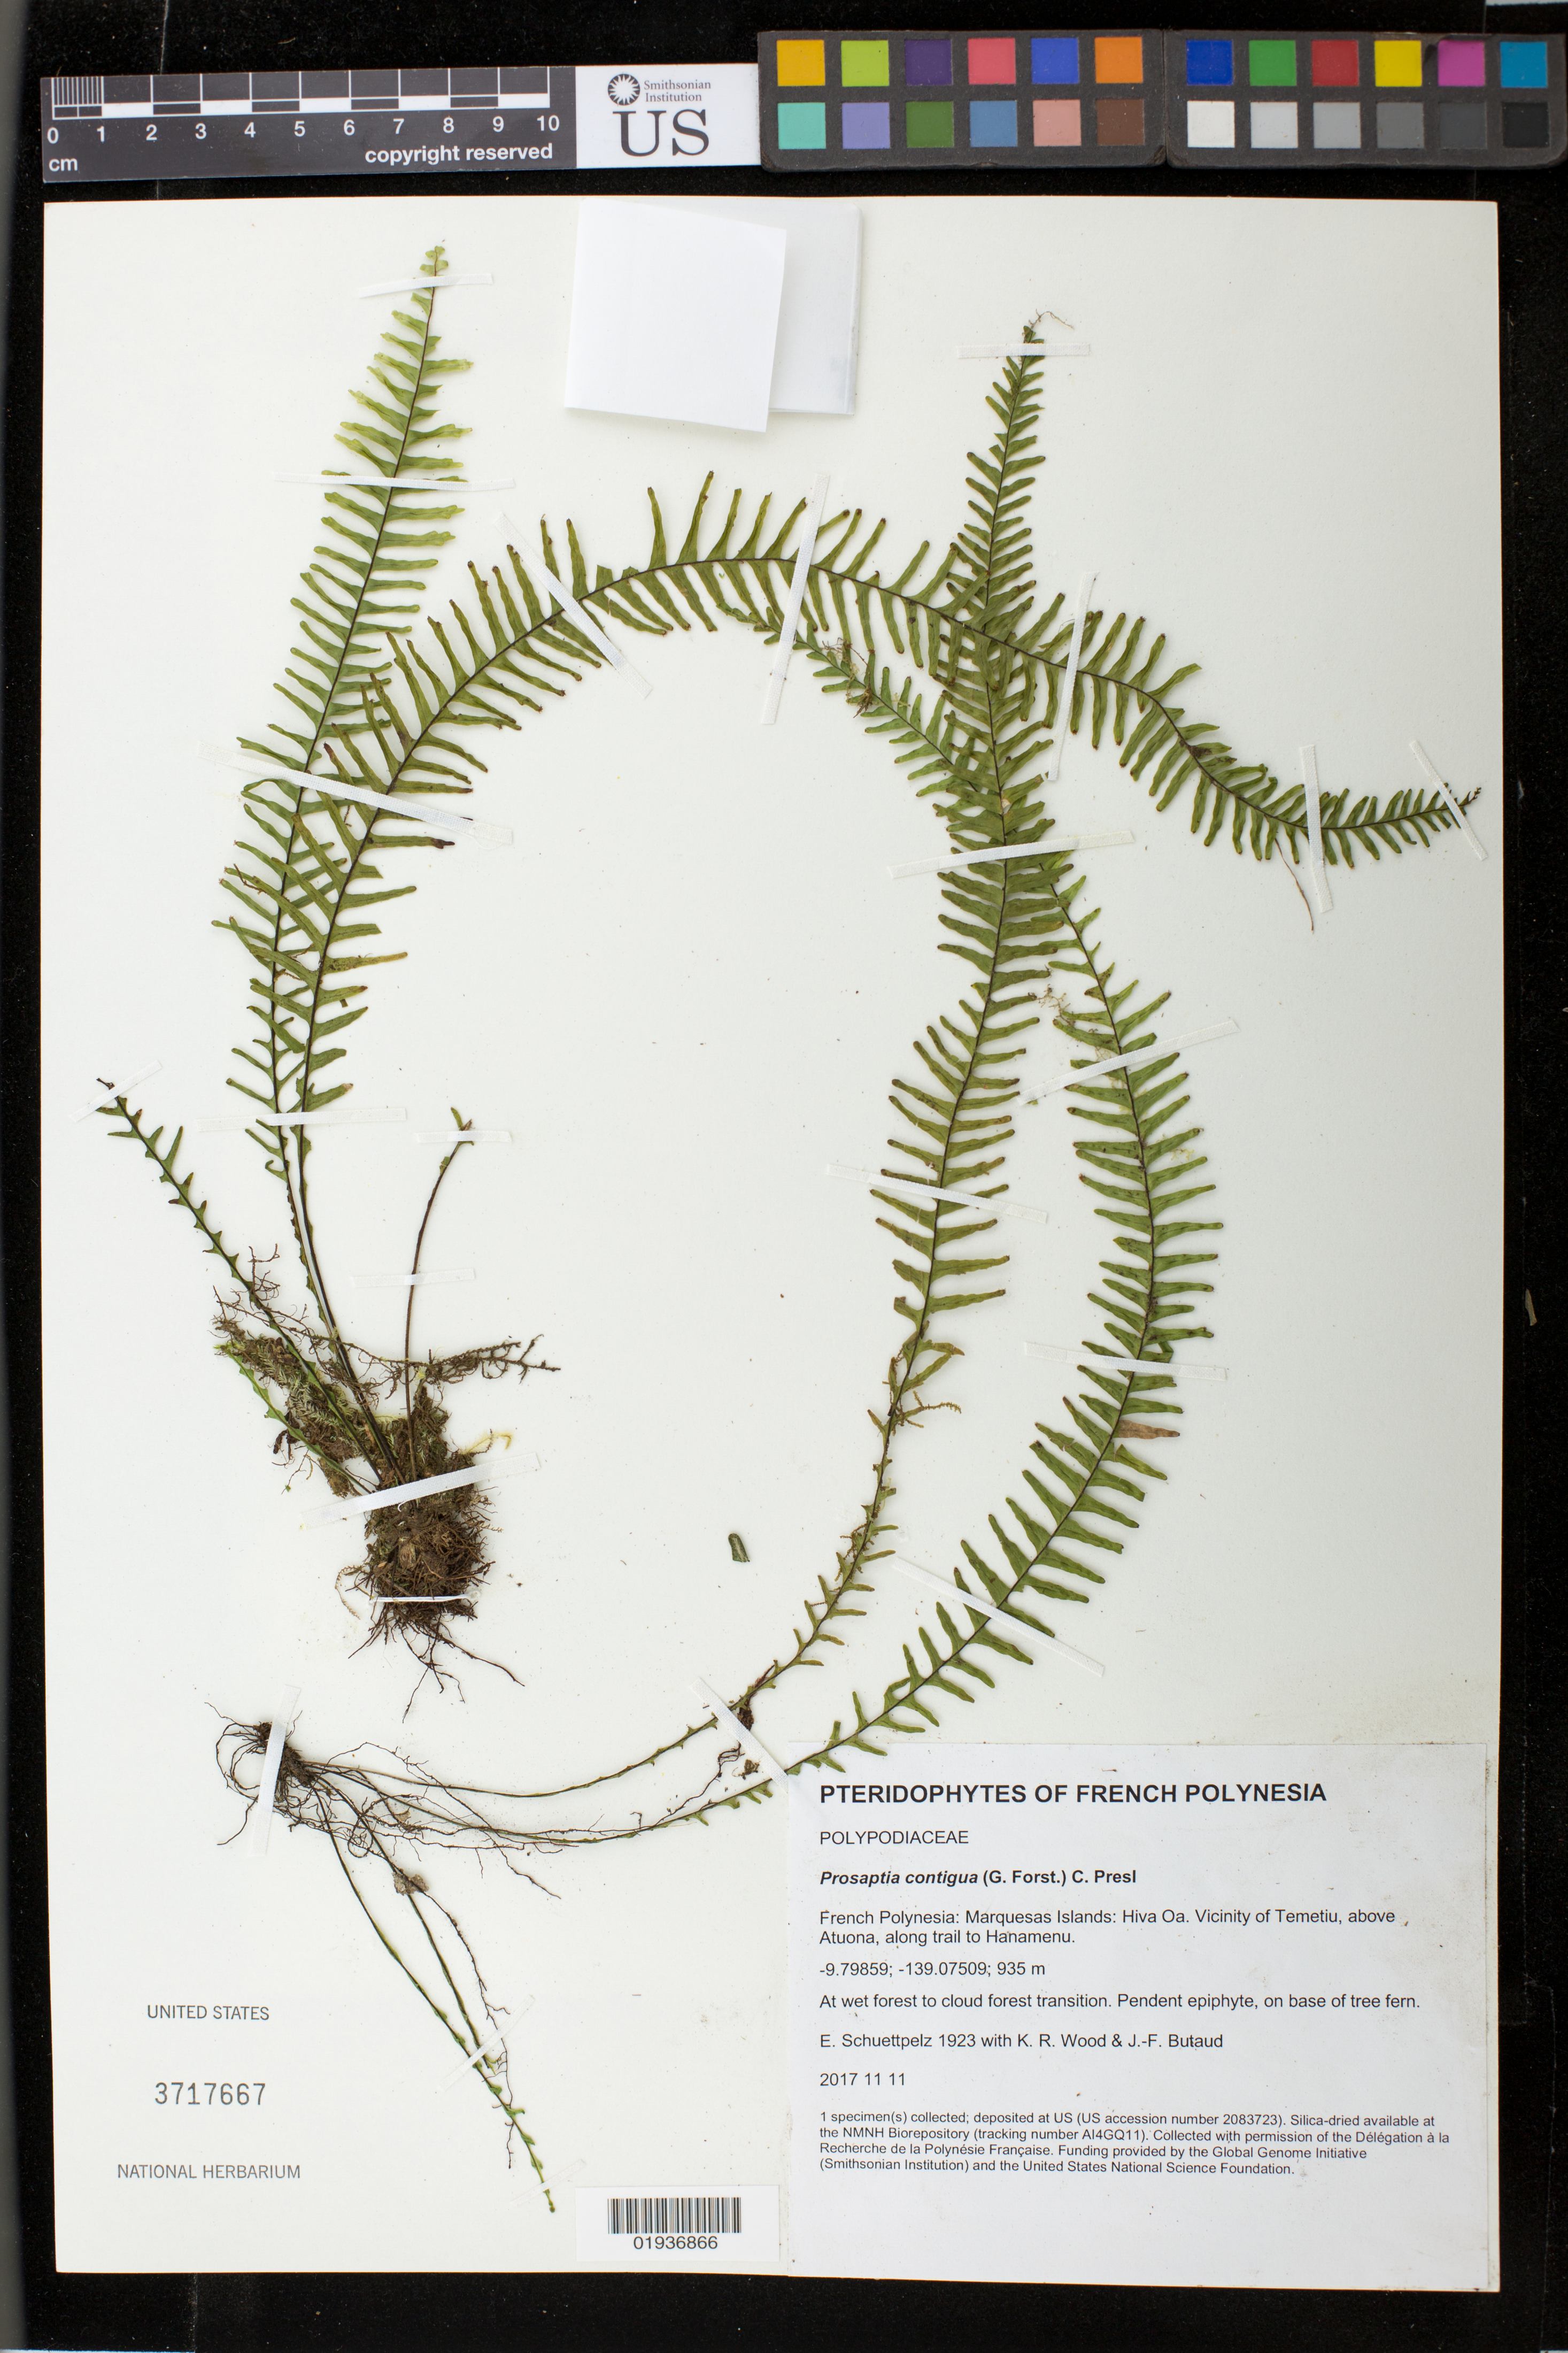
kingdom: Plantae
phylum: Tracheophyta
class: Polypodiopsida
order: Polypodiales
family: Polypodiaceae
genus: Prosaptia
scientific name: Prosaptia contigua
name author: (G. Forst.) Presl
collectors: E. Schuettpelz, K. R. Wood & J. -F. Butaud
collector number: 1923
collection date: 2017-11-11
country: French Polynesia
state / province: Marquesas Islands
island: Hiva Oa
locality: Vicinity of Temetiu, above Atuona, along trail to Hanamenu.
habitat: At wet forest to cloud forest transition.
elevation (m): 935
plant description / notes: Collected with permission of the Délégation à la Recherche de la Polynésie Française. Funding provided by the Global Genome Initiative (Smithsonian Institution) and the United States National Science Foundation. Silica dried tissue stored at AI4GQ11 in the NMNH Biorepository, Smithsonian Institution.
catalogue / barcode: US 3717667